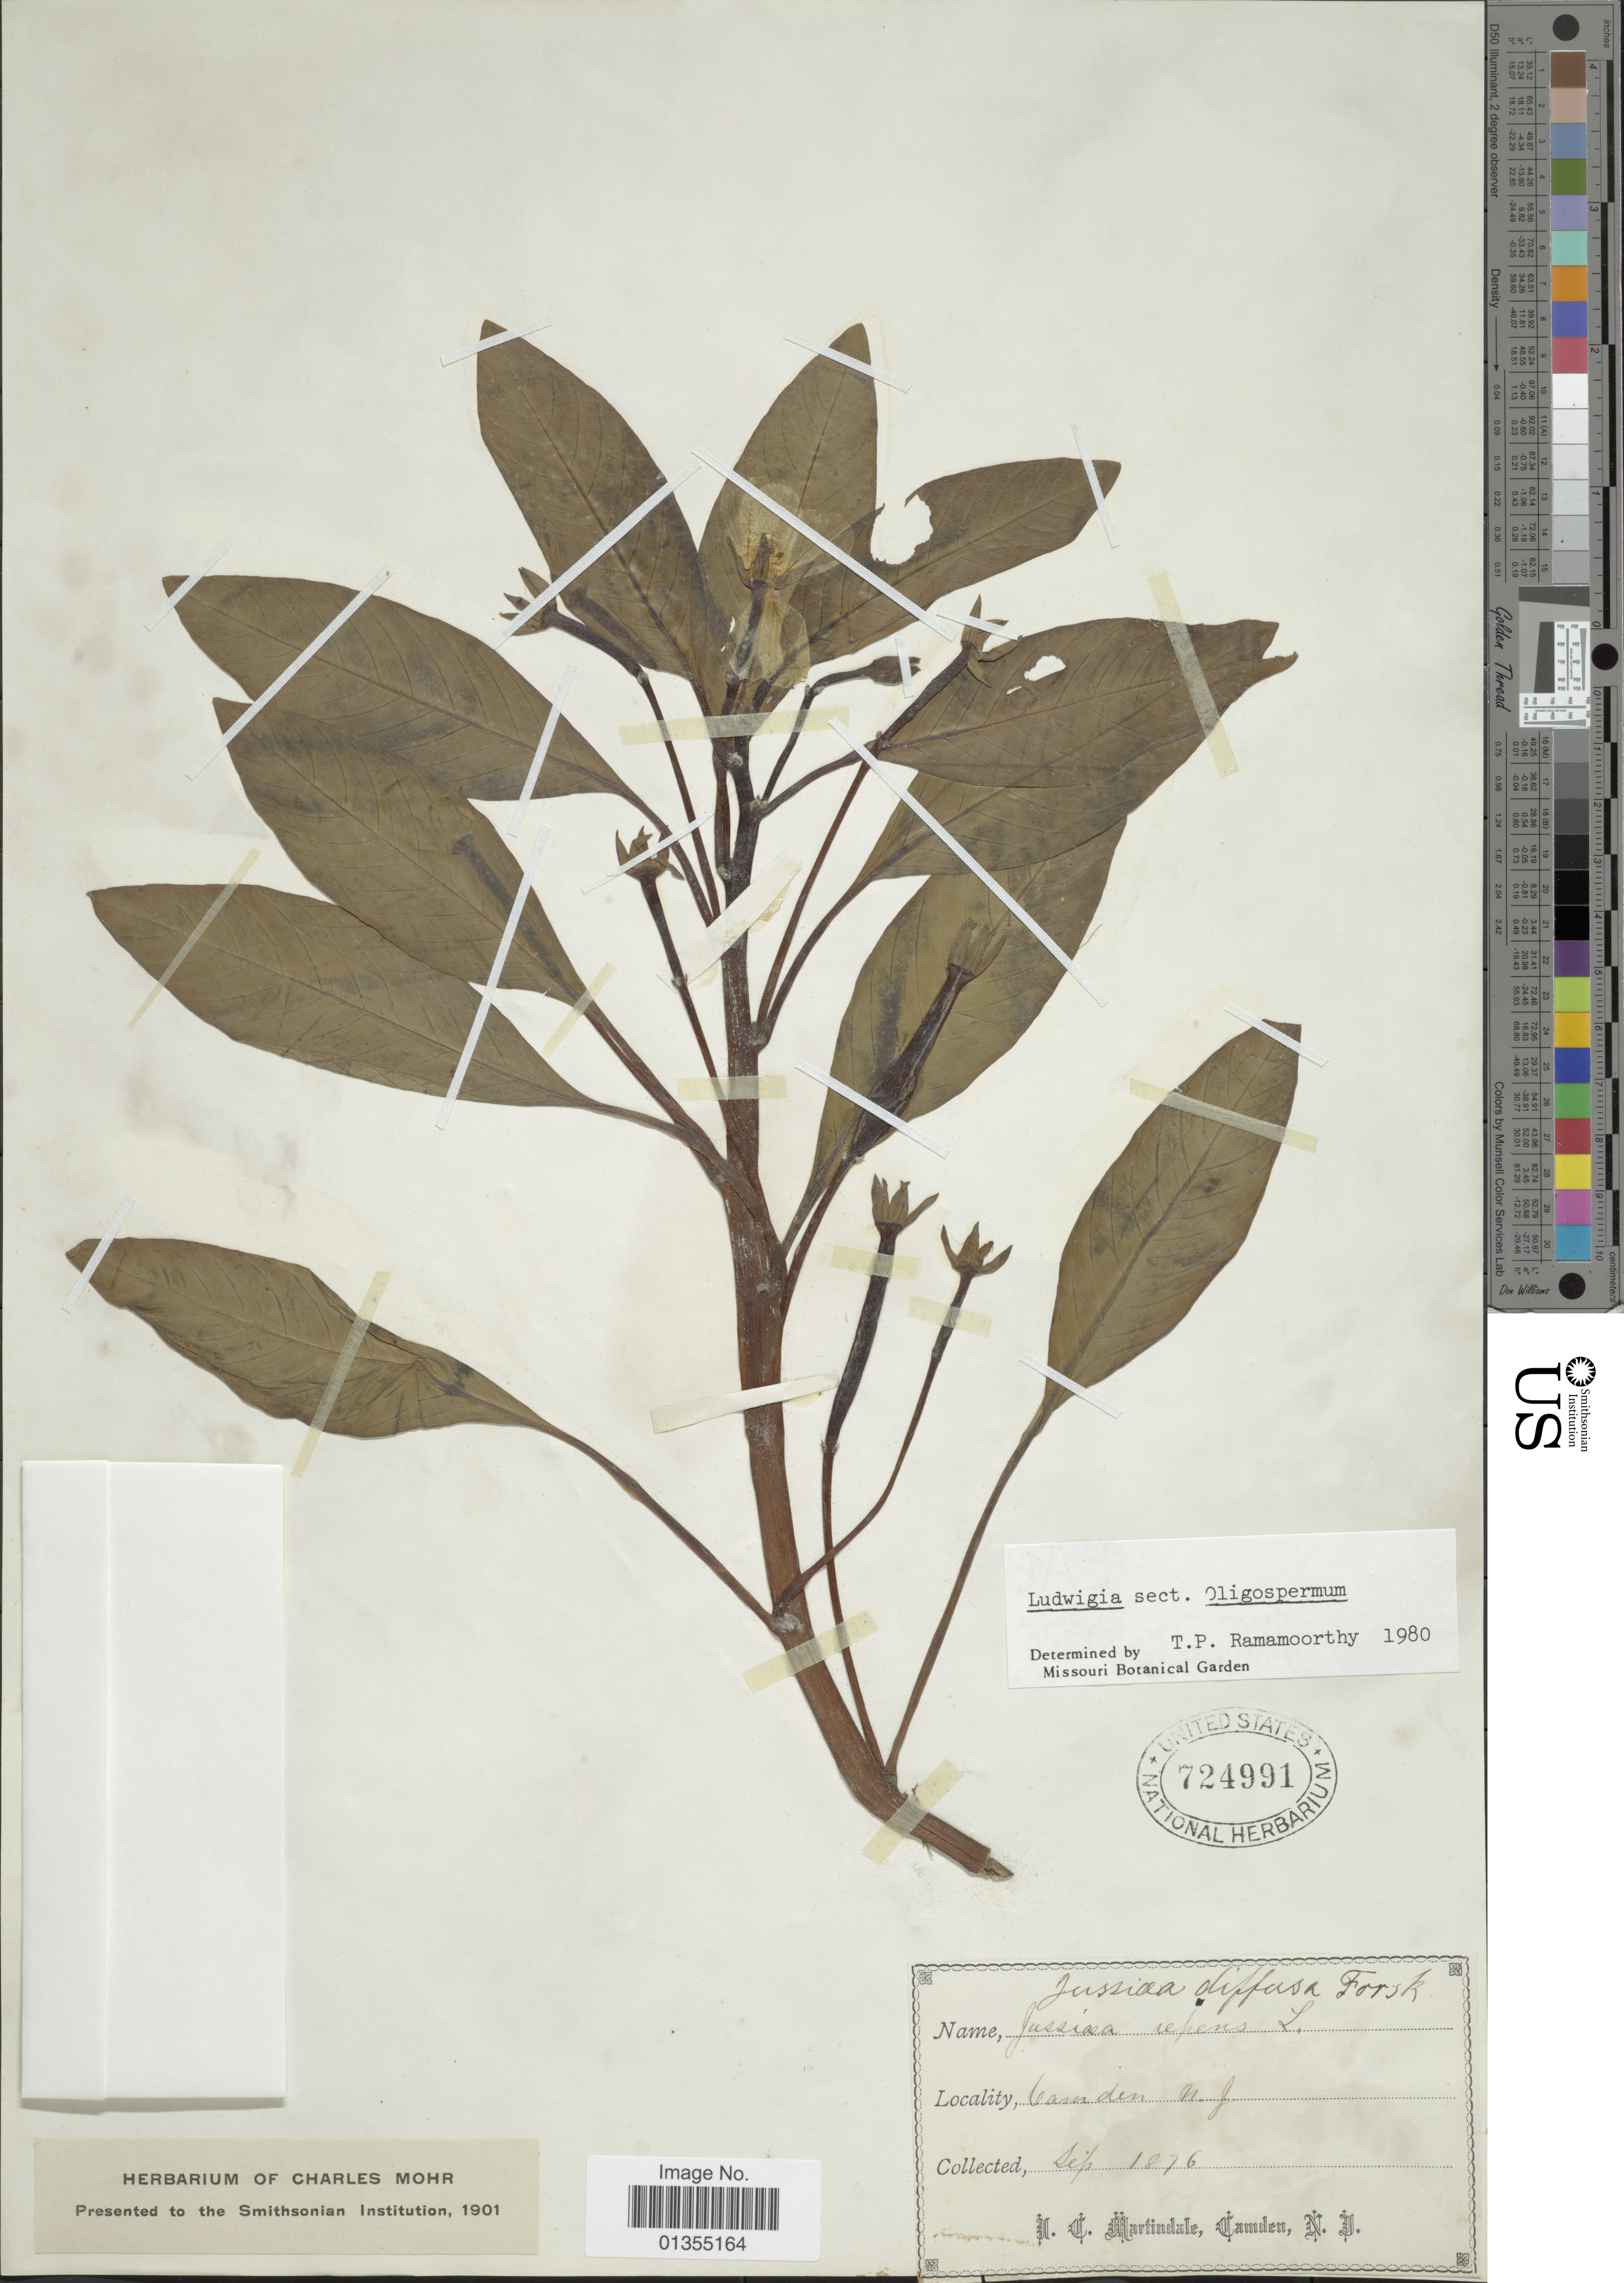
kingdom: Plantae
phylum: Tracheophyta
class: Magnoliopsida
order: Myrtales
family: Onagraceae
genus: Ludwigia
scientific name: Ludwigia stolonifera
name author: (Guill. & Perr.) P.H. Raven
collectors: I. C. Martindale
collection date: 1876-09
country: United States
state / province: New Jersey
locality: Camden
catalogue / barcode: US 724991